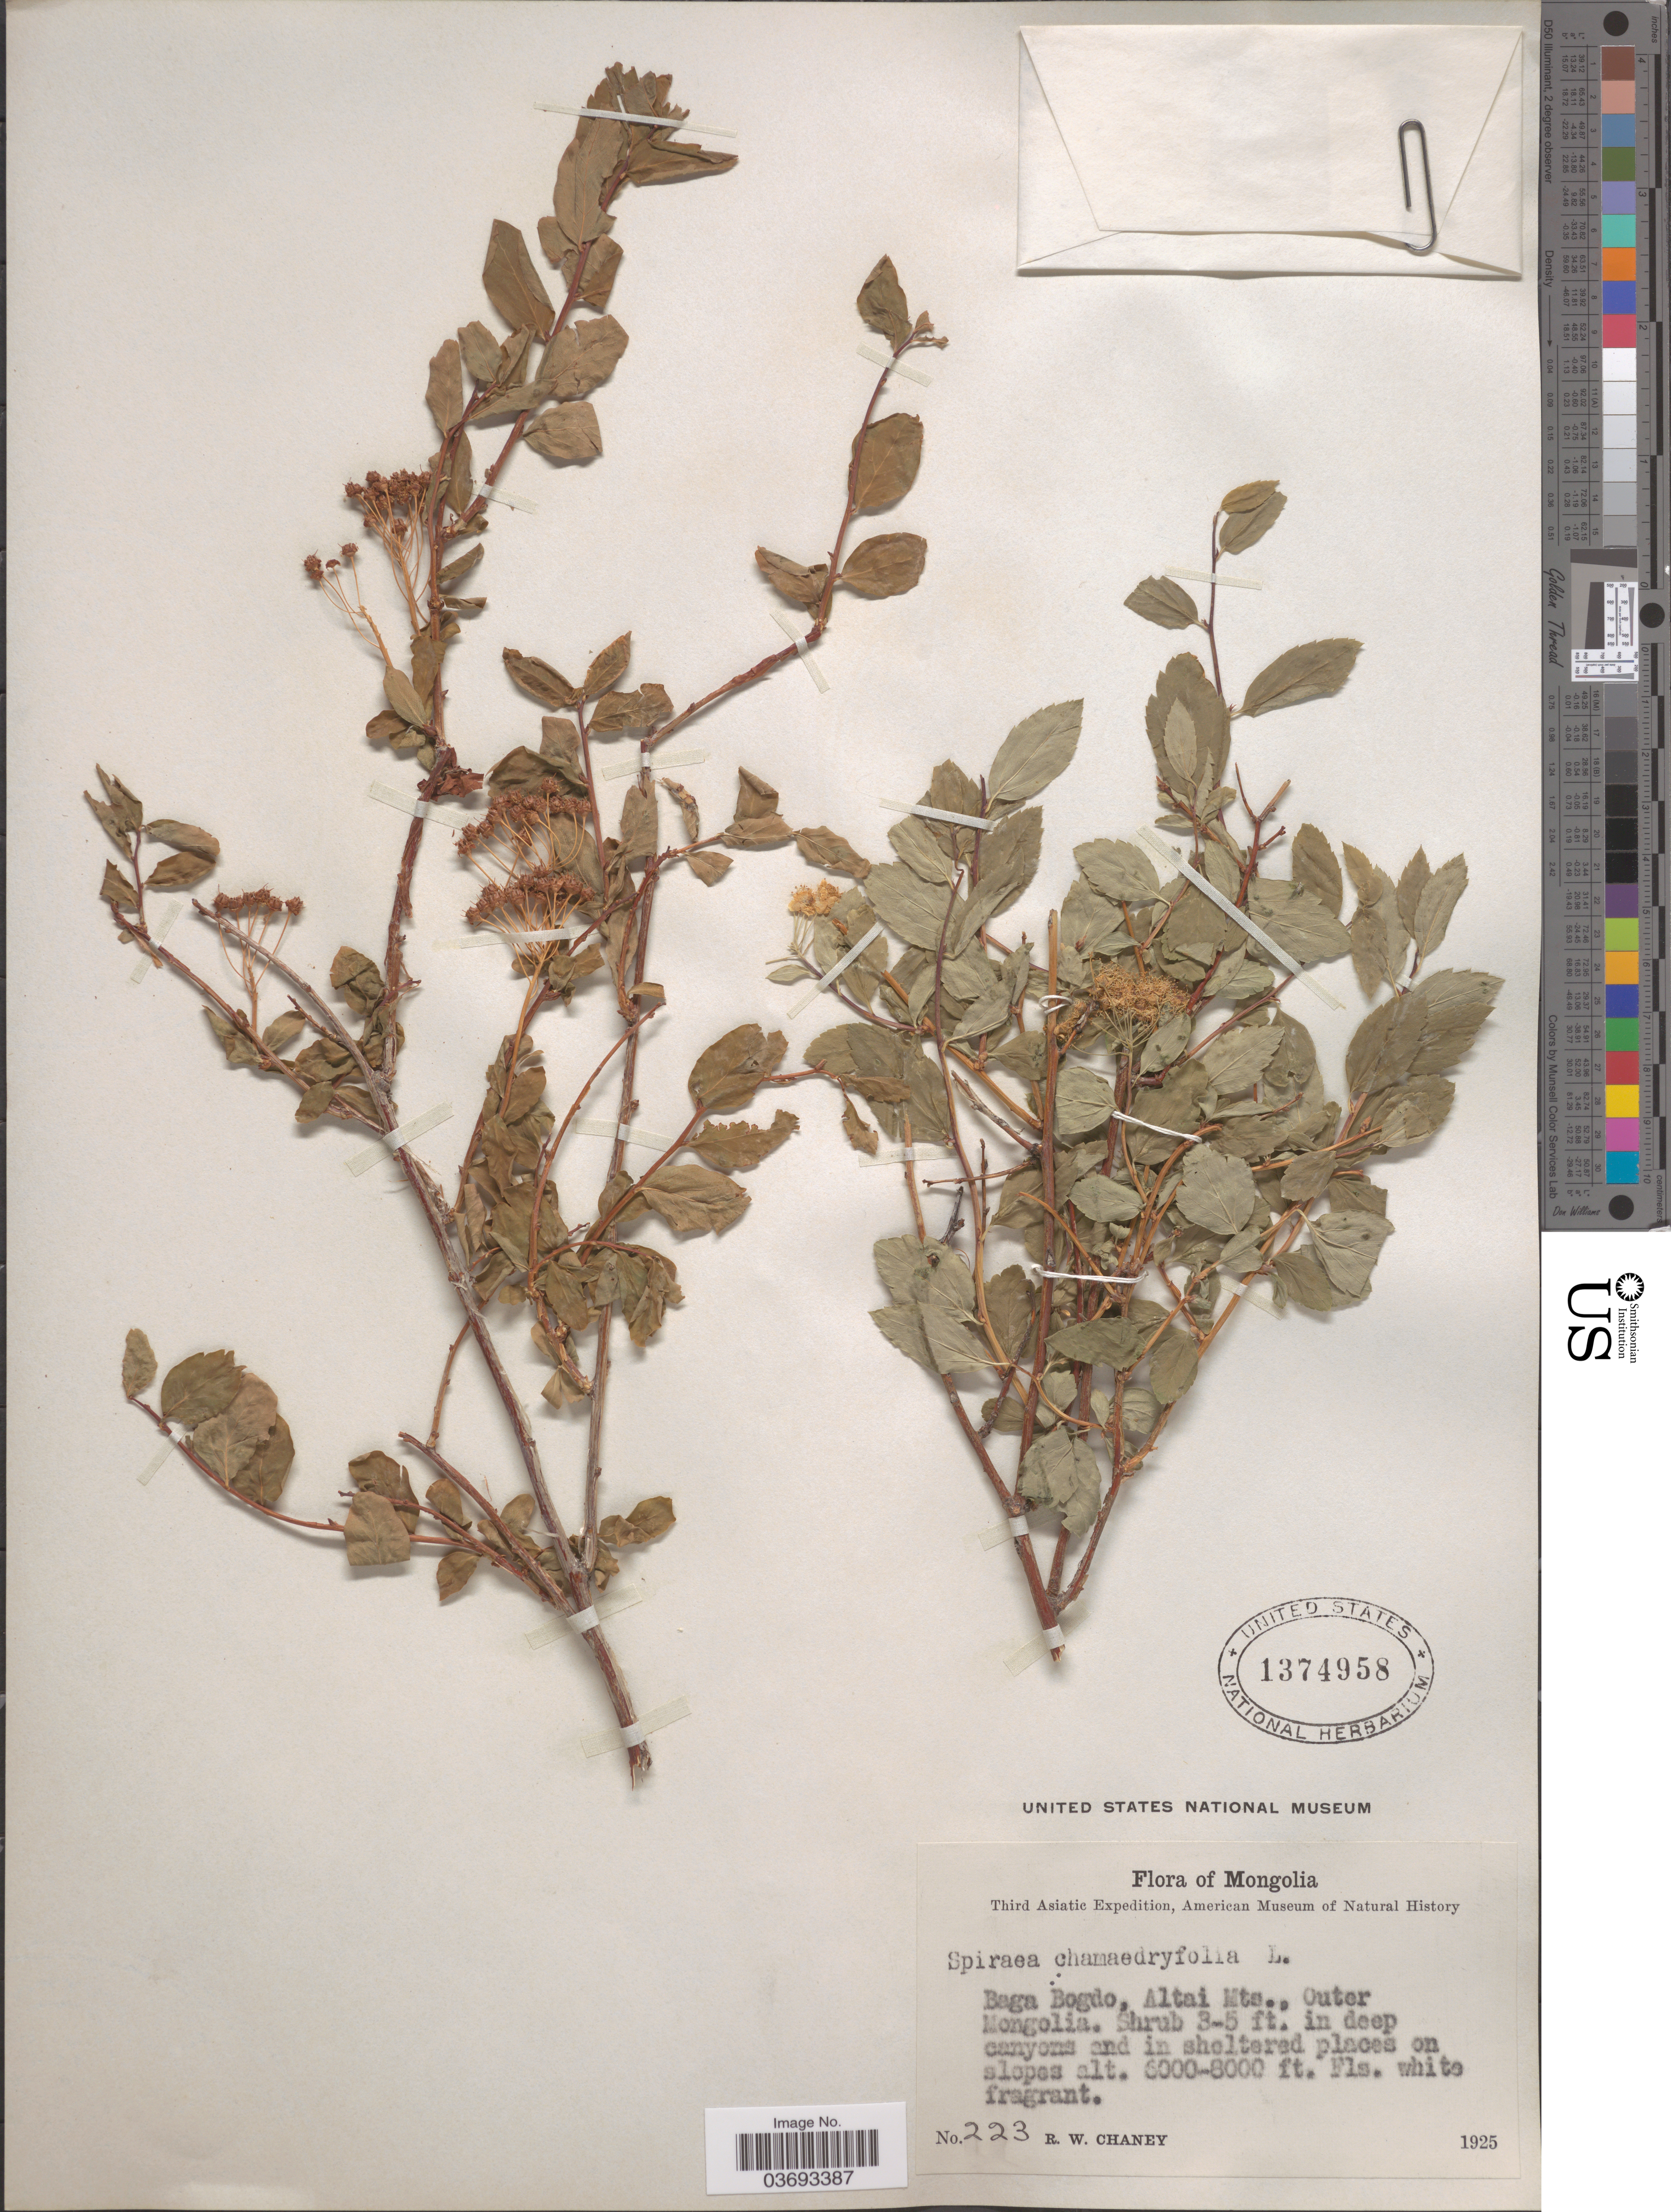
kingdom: Plantae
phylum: Tracheophyta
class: Magnoliopsida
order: Rosales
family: Rosaceae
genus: Spiraea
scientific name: Spiraea chamaedryfolia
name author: L.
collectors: R. Chaney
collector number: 223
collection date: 1925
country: Mongolia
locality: Baga Bogdo, Altai Mts., Outer Mongolia.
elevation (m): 1829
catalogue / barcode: US 1374958